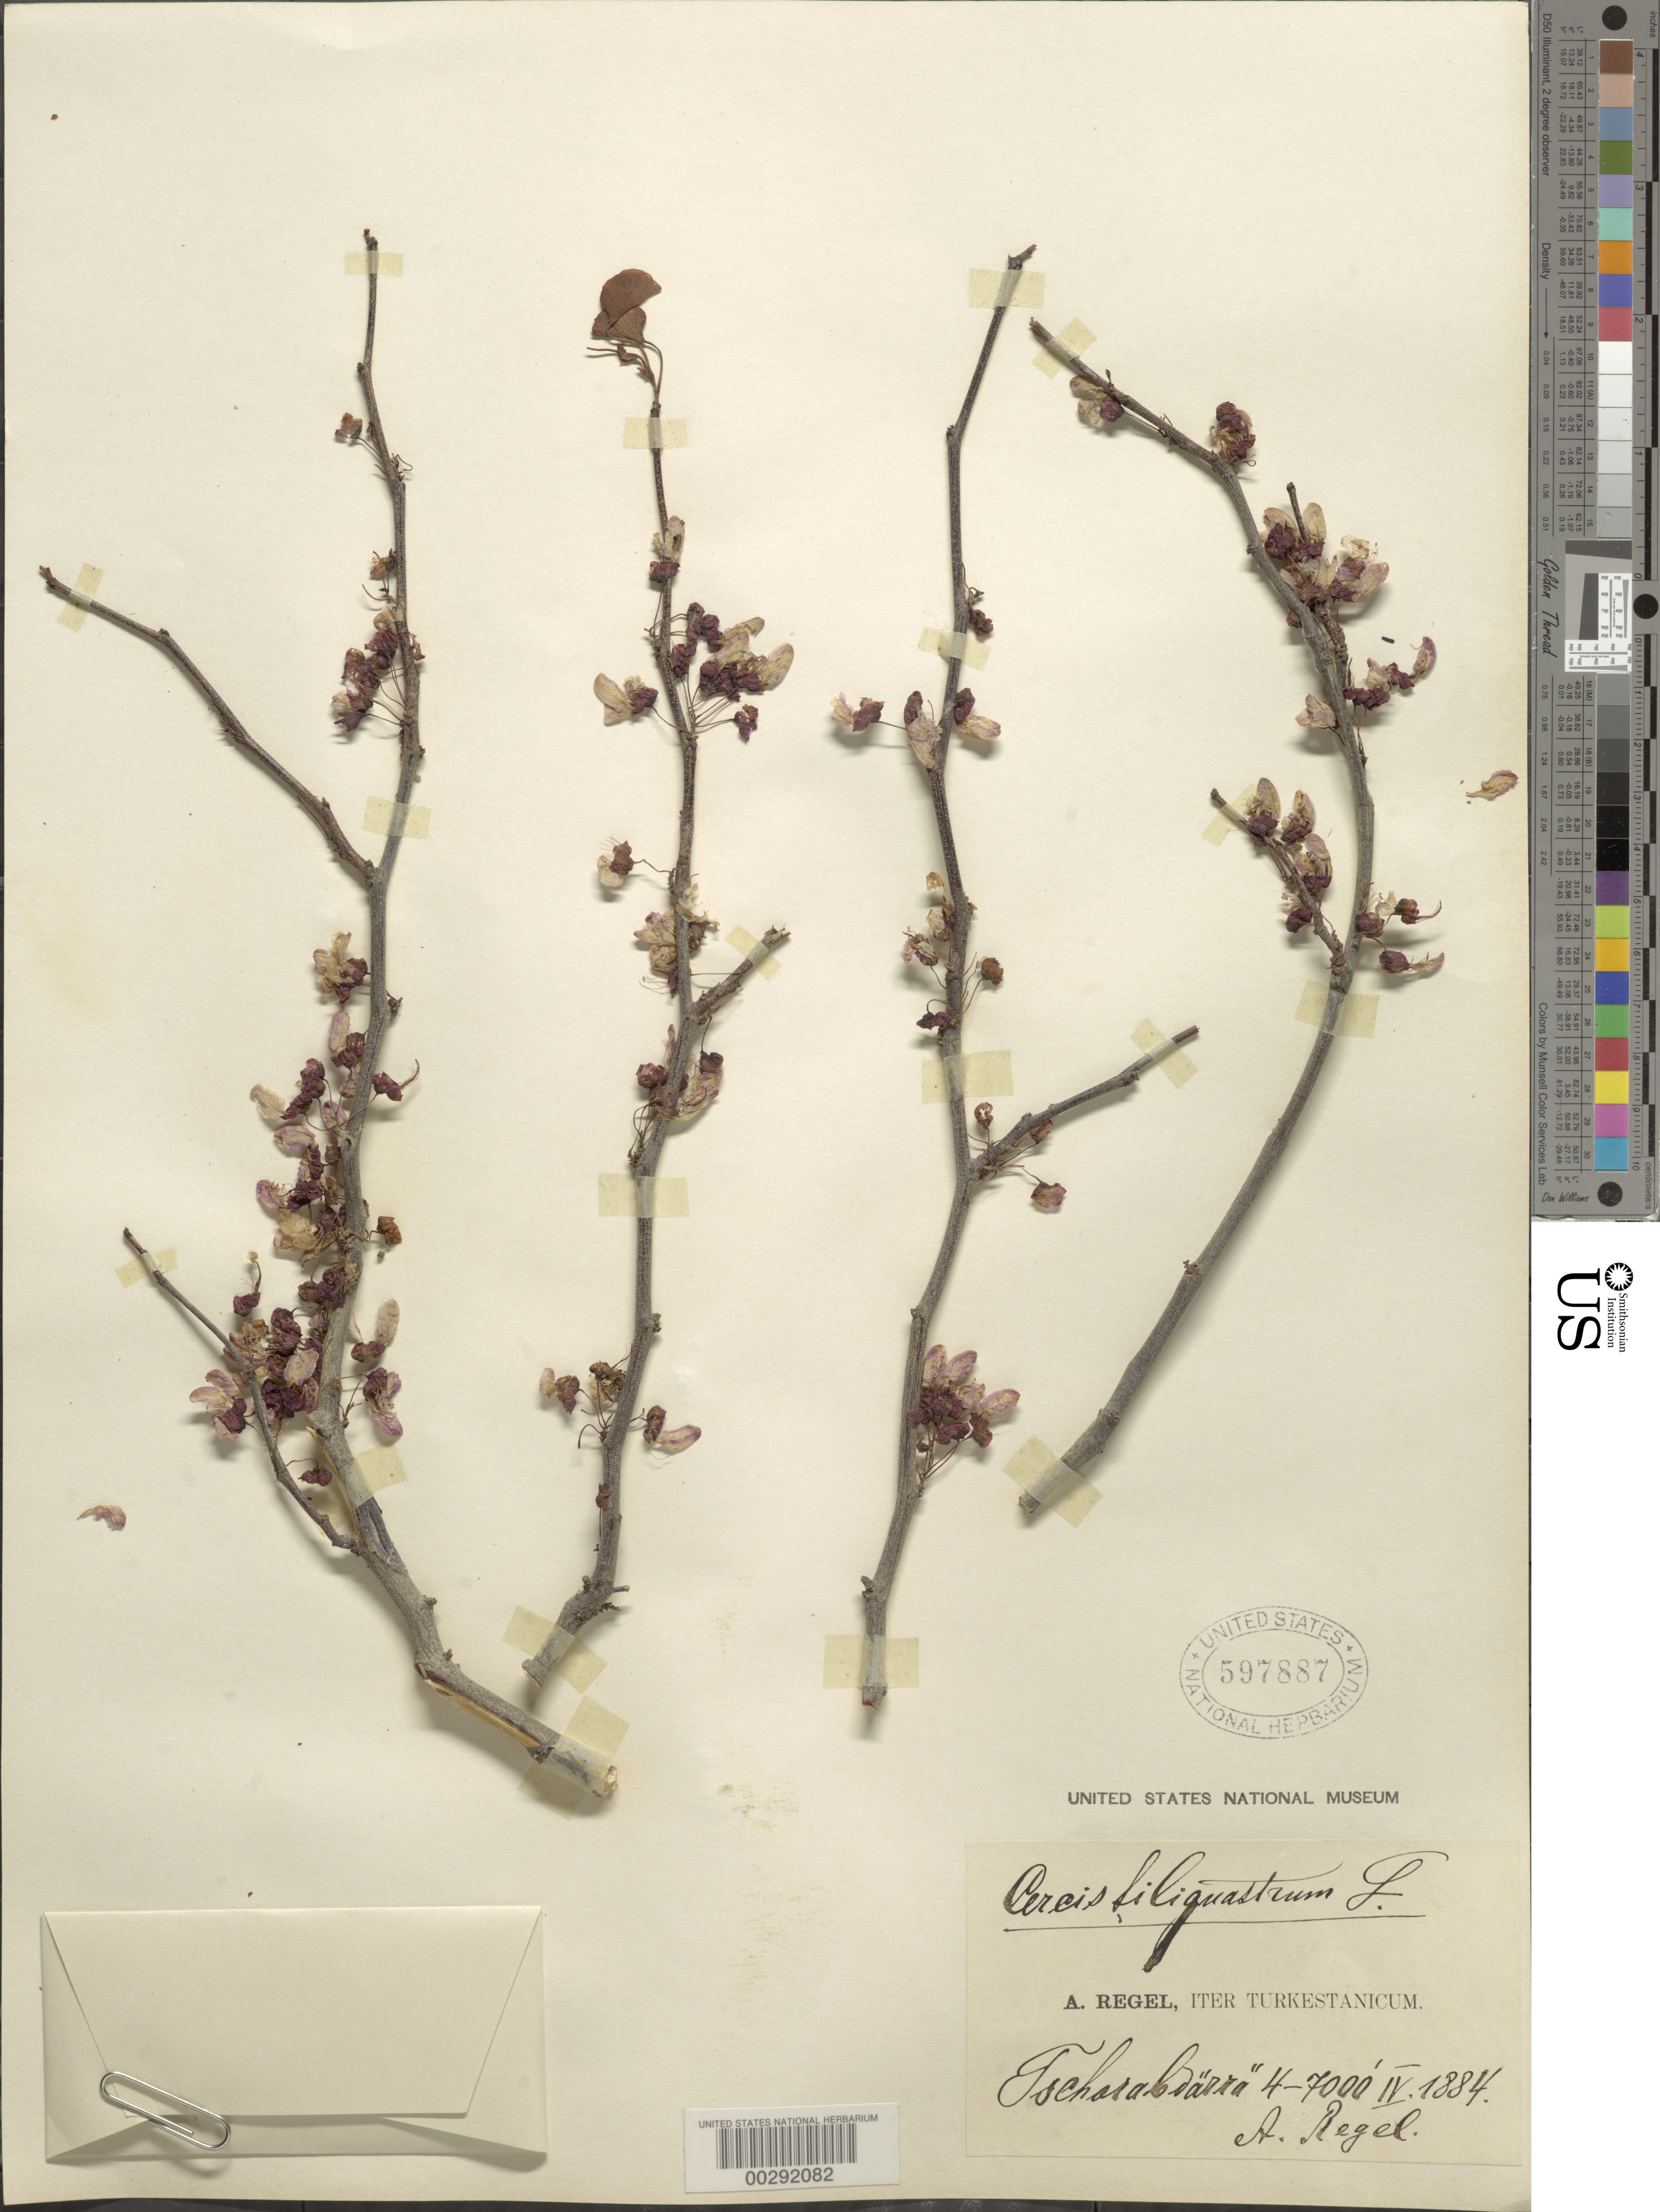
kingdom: Plantae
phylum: Tracheophyta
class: Magnoliopsida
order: Fabales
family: Fabaceae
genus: Cercis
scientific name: Cercis sp.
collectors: A. Regel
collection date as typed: Apr 1884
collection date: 1884-04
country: Turkey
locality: Tscharabdarra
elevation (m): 1219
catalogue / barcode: US 597887